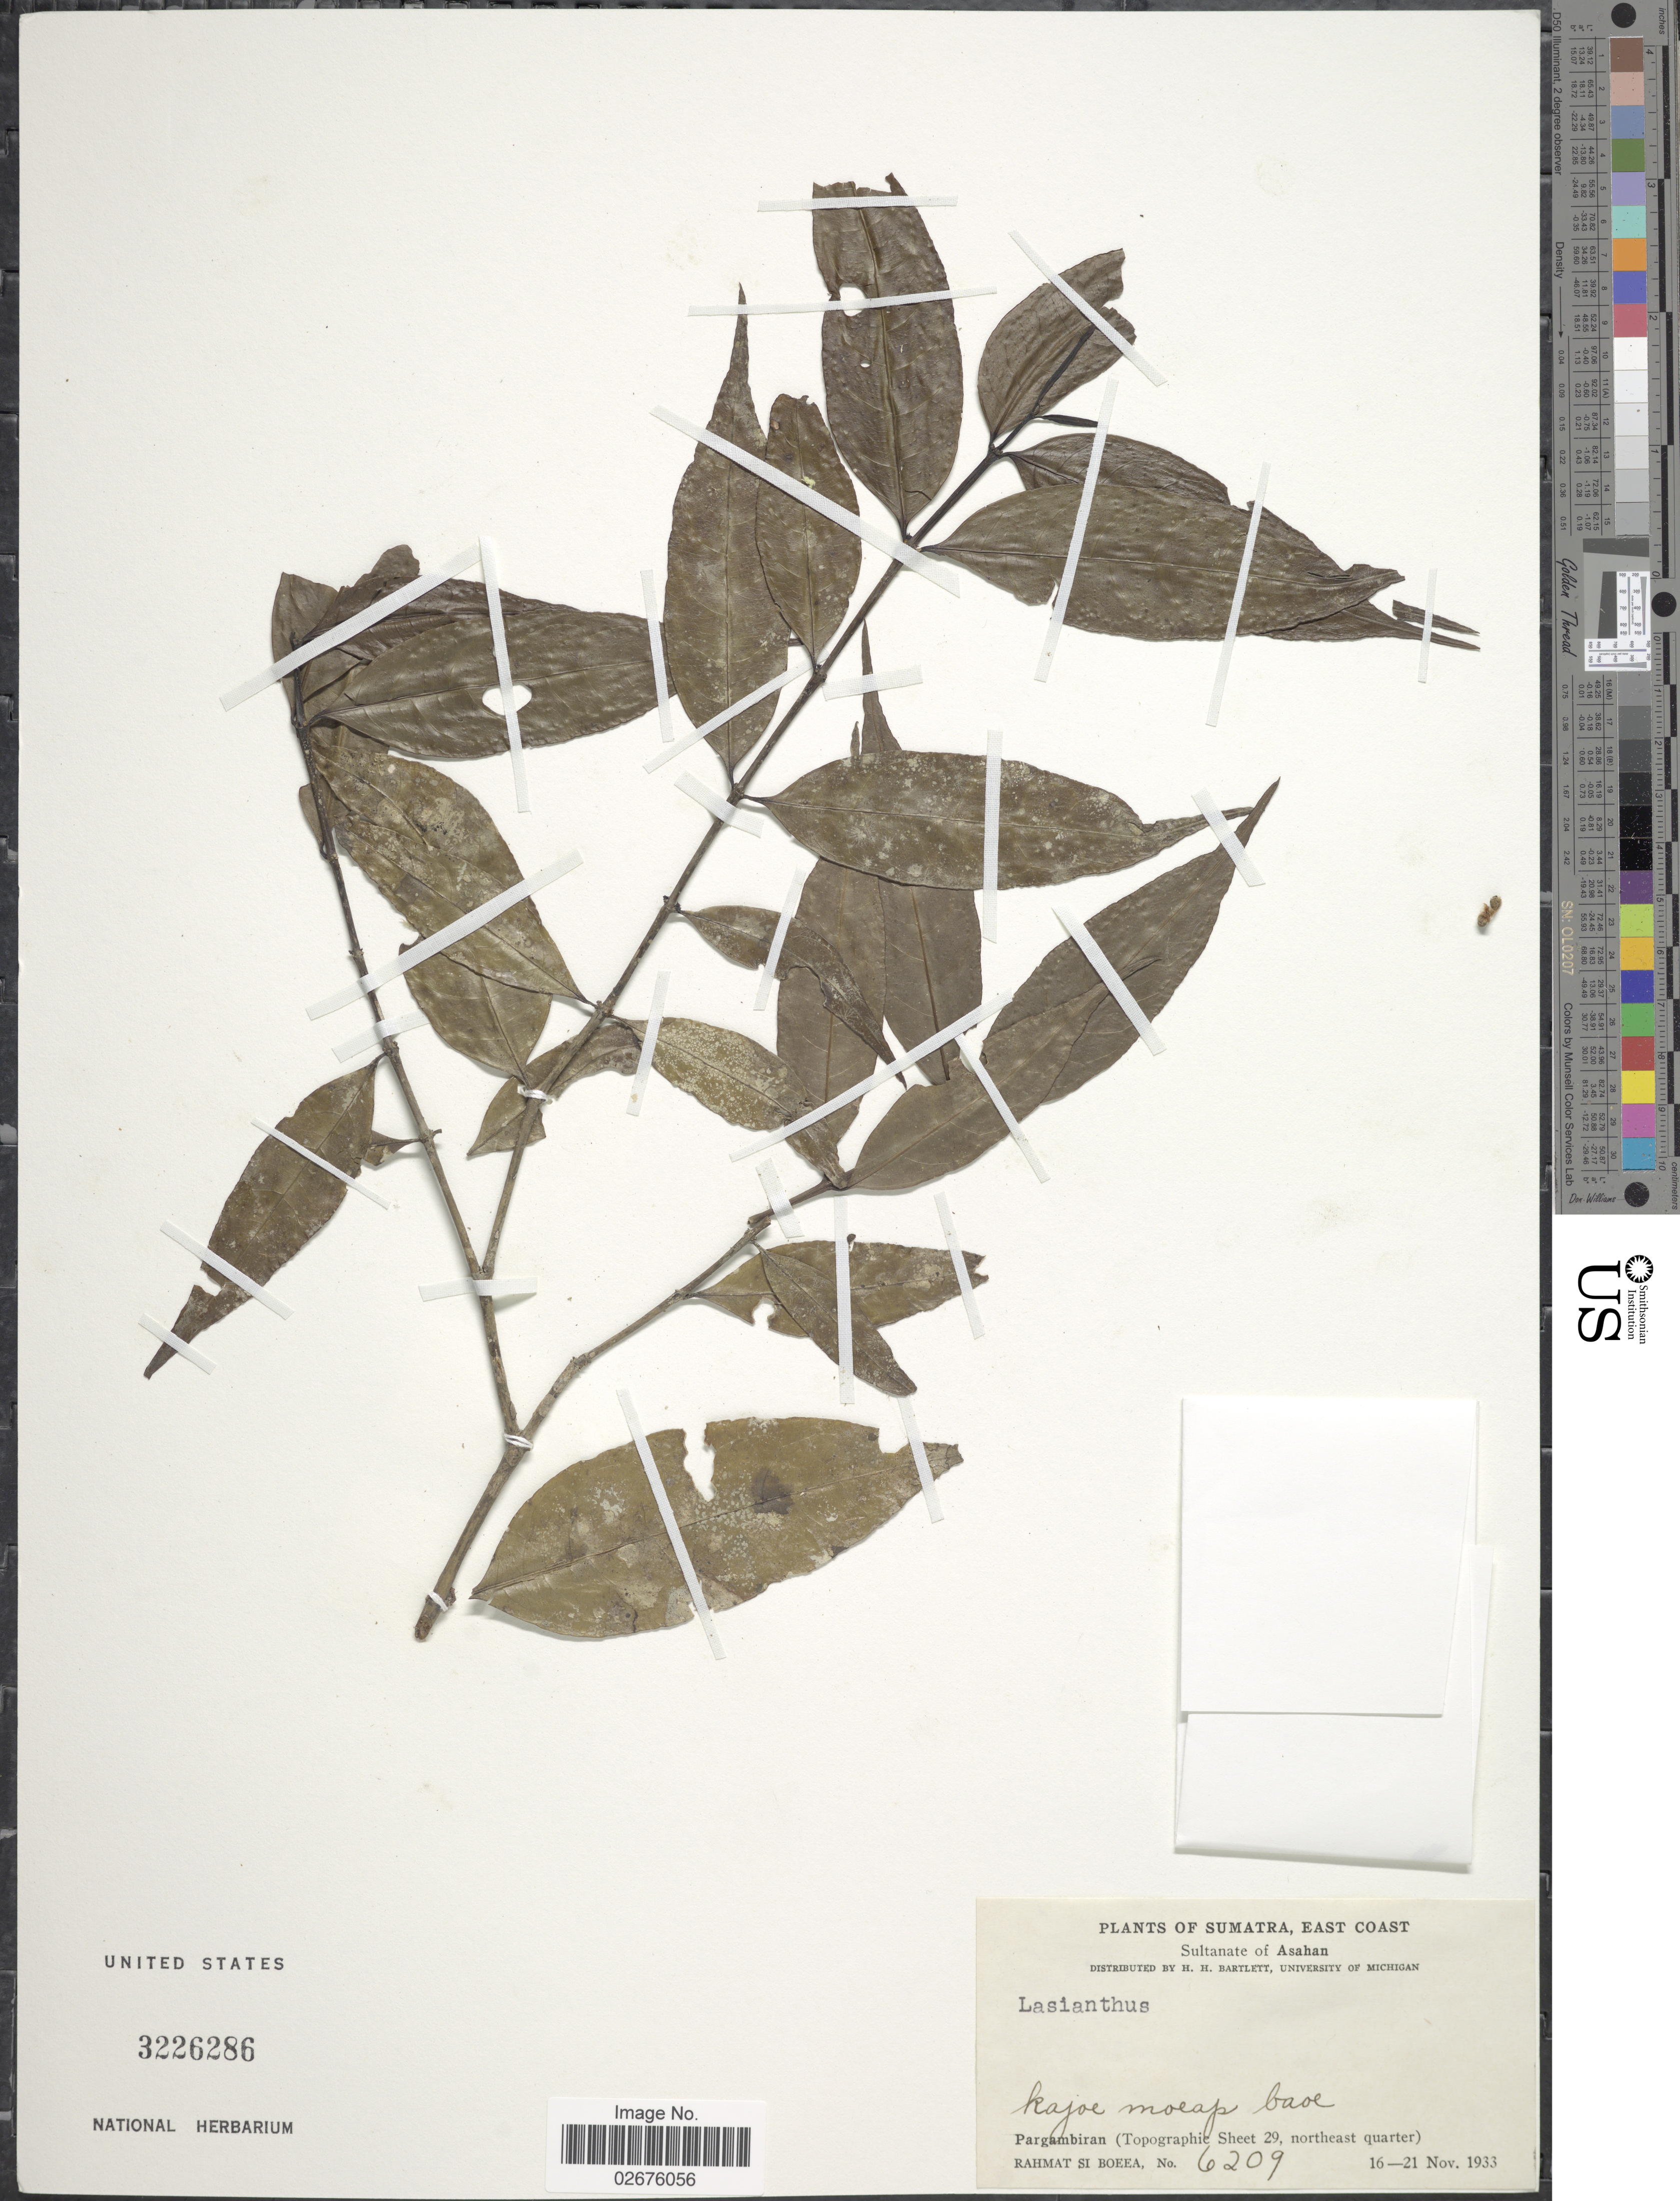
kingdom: Plantae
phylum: Tracheophyta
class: Magnoliopsida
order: Gentianales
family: Rubiaceae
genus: Lasianthus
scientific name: Lasianthus sp.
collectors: Rahmat Si Boeea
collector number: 6209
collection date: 1933-11-16/1933-11-21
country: Indonesia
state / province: Sumatra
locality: East Coast. Sultanate of Asahan. Pargambiran (Topographic Sheet 29, northeast quarter)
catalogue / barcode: US 3226286